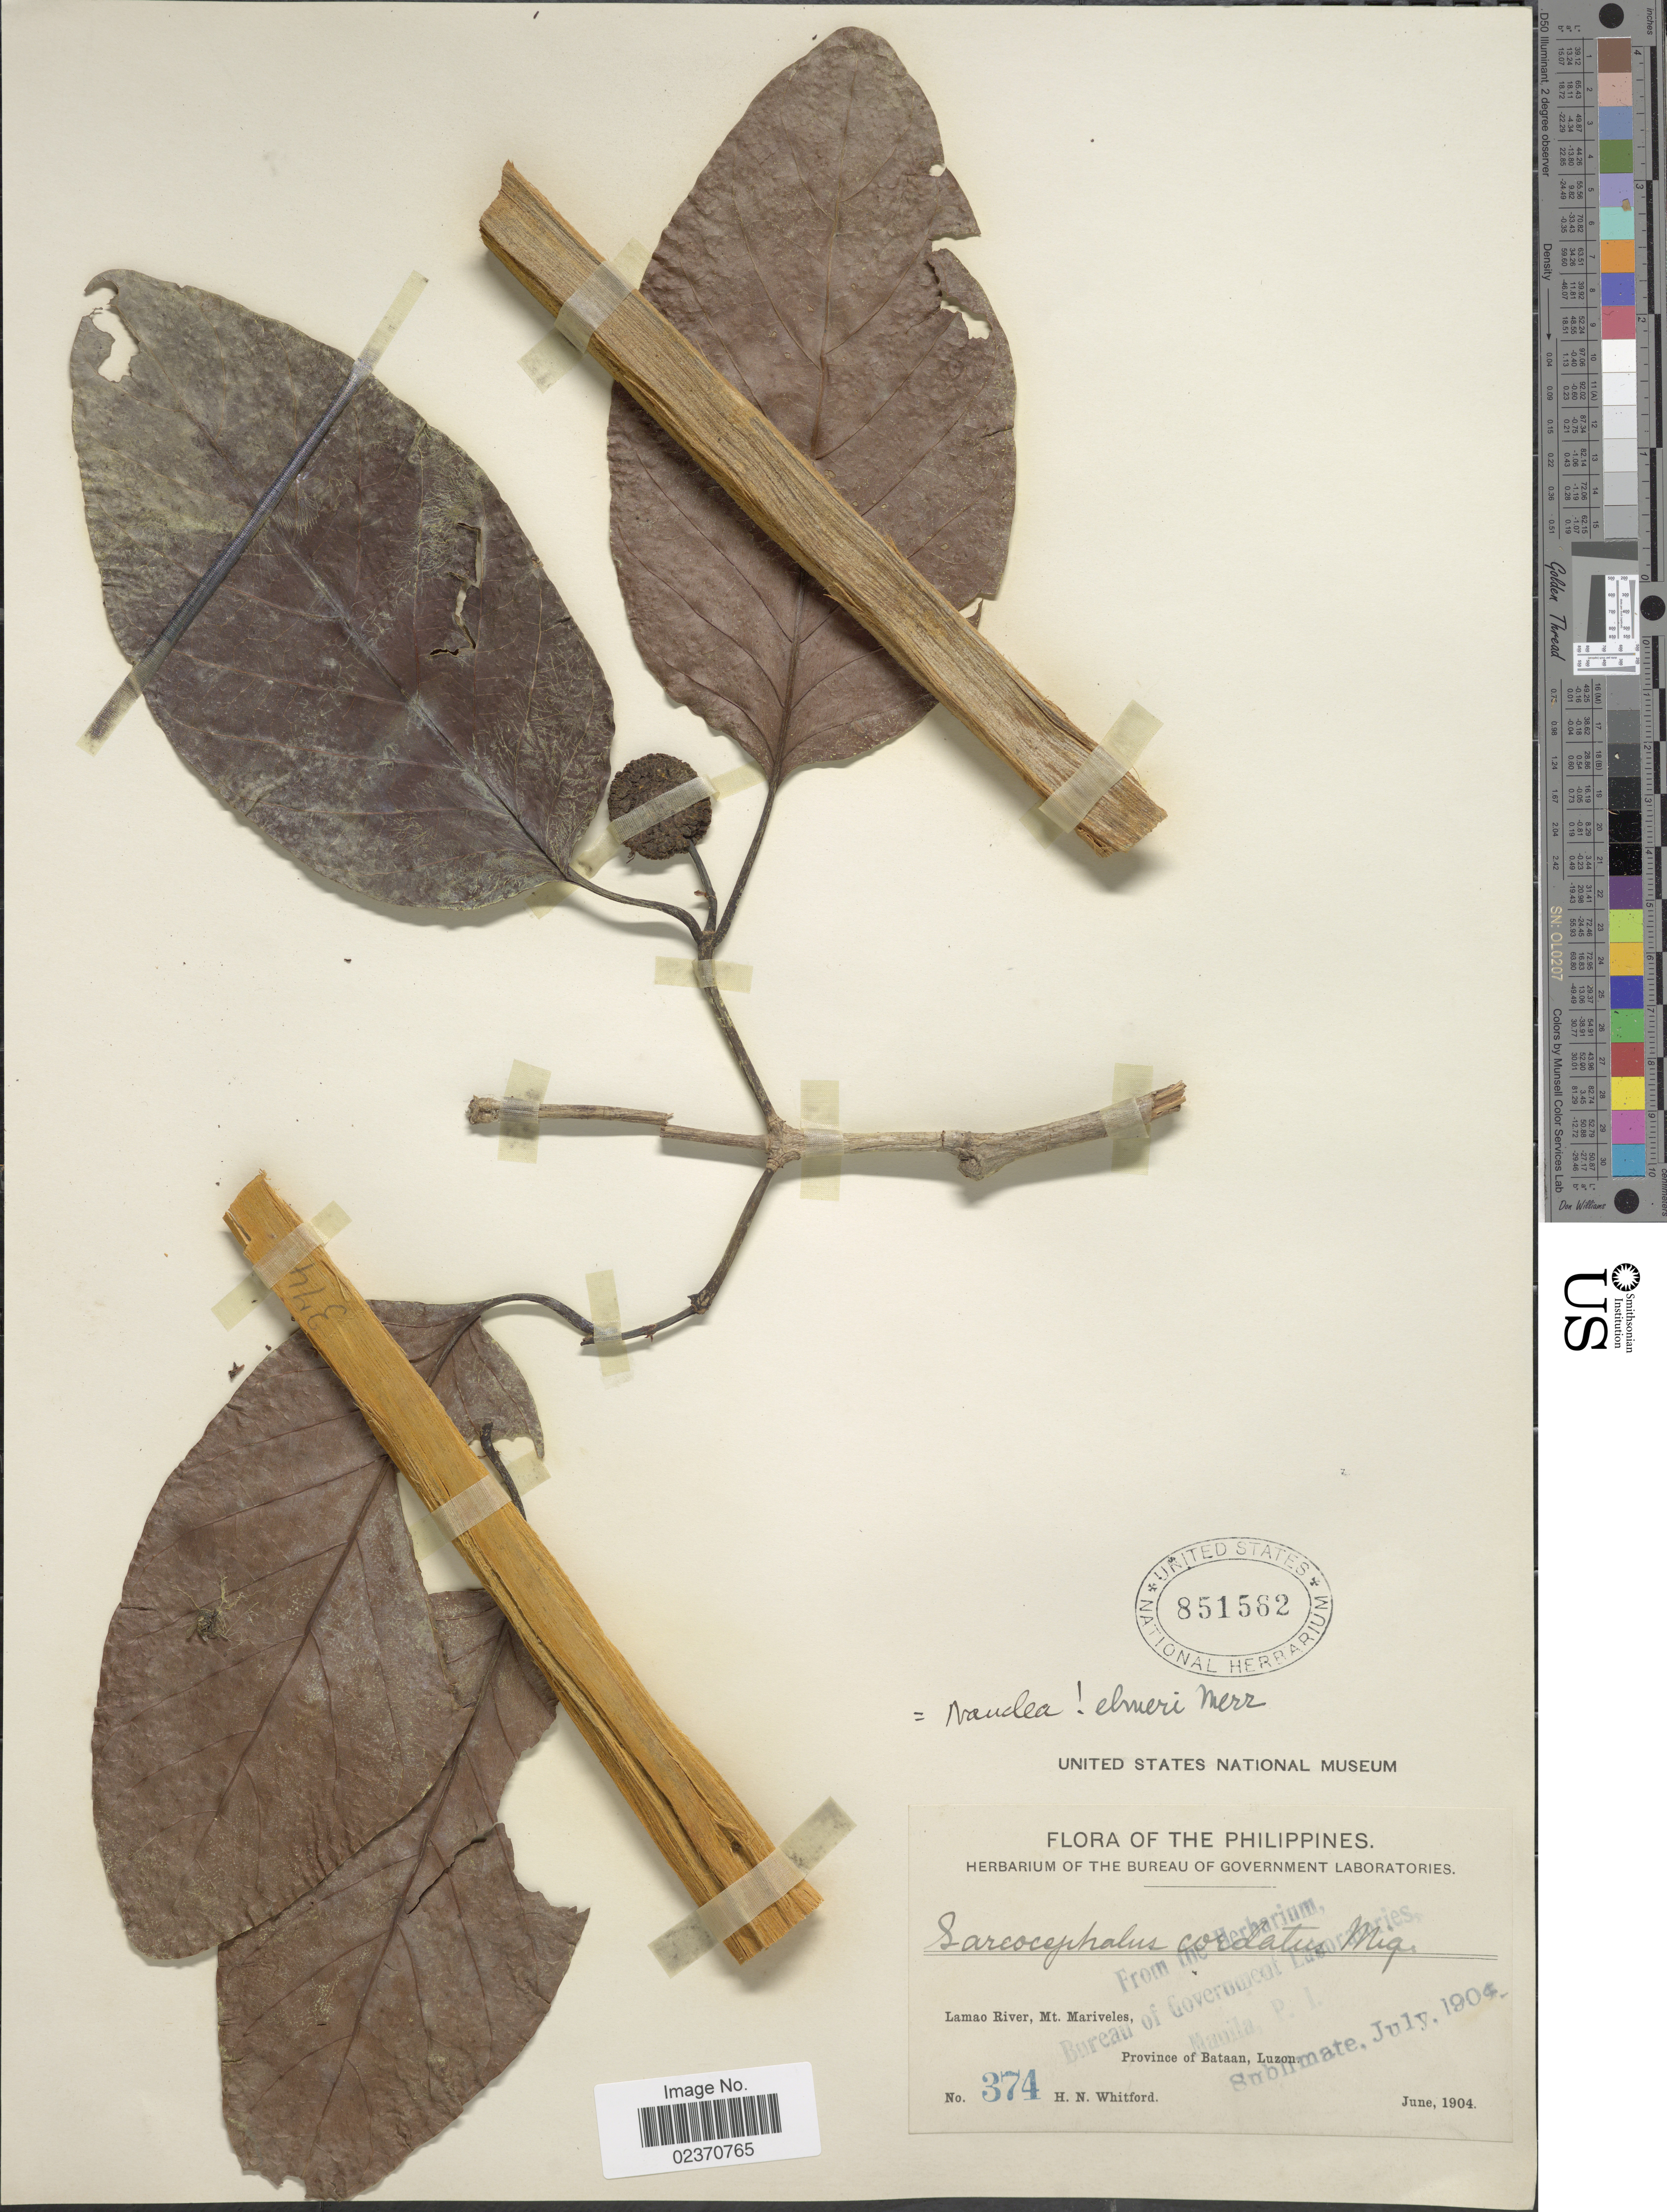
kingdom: Plantae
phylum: Tracheophyta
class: Magnoliopsida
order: Gentianales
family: Rubiaceae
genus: Nauclea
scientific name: Nauclea elmeri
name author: Merr.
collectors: H. N. Whitford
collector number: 374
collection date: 1904-06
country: Philippines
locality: Lamao River, Mt. Mariveles, Province of Bataan, Luzon.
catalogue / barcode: US 851562